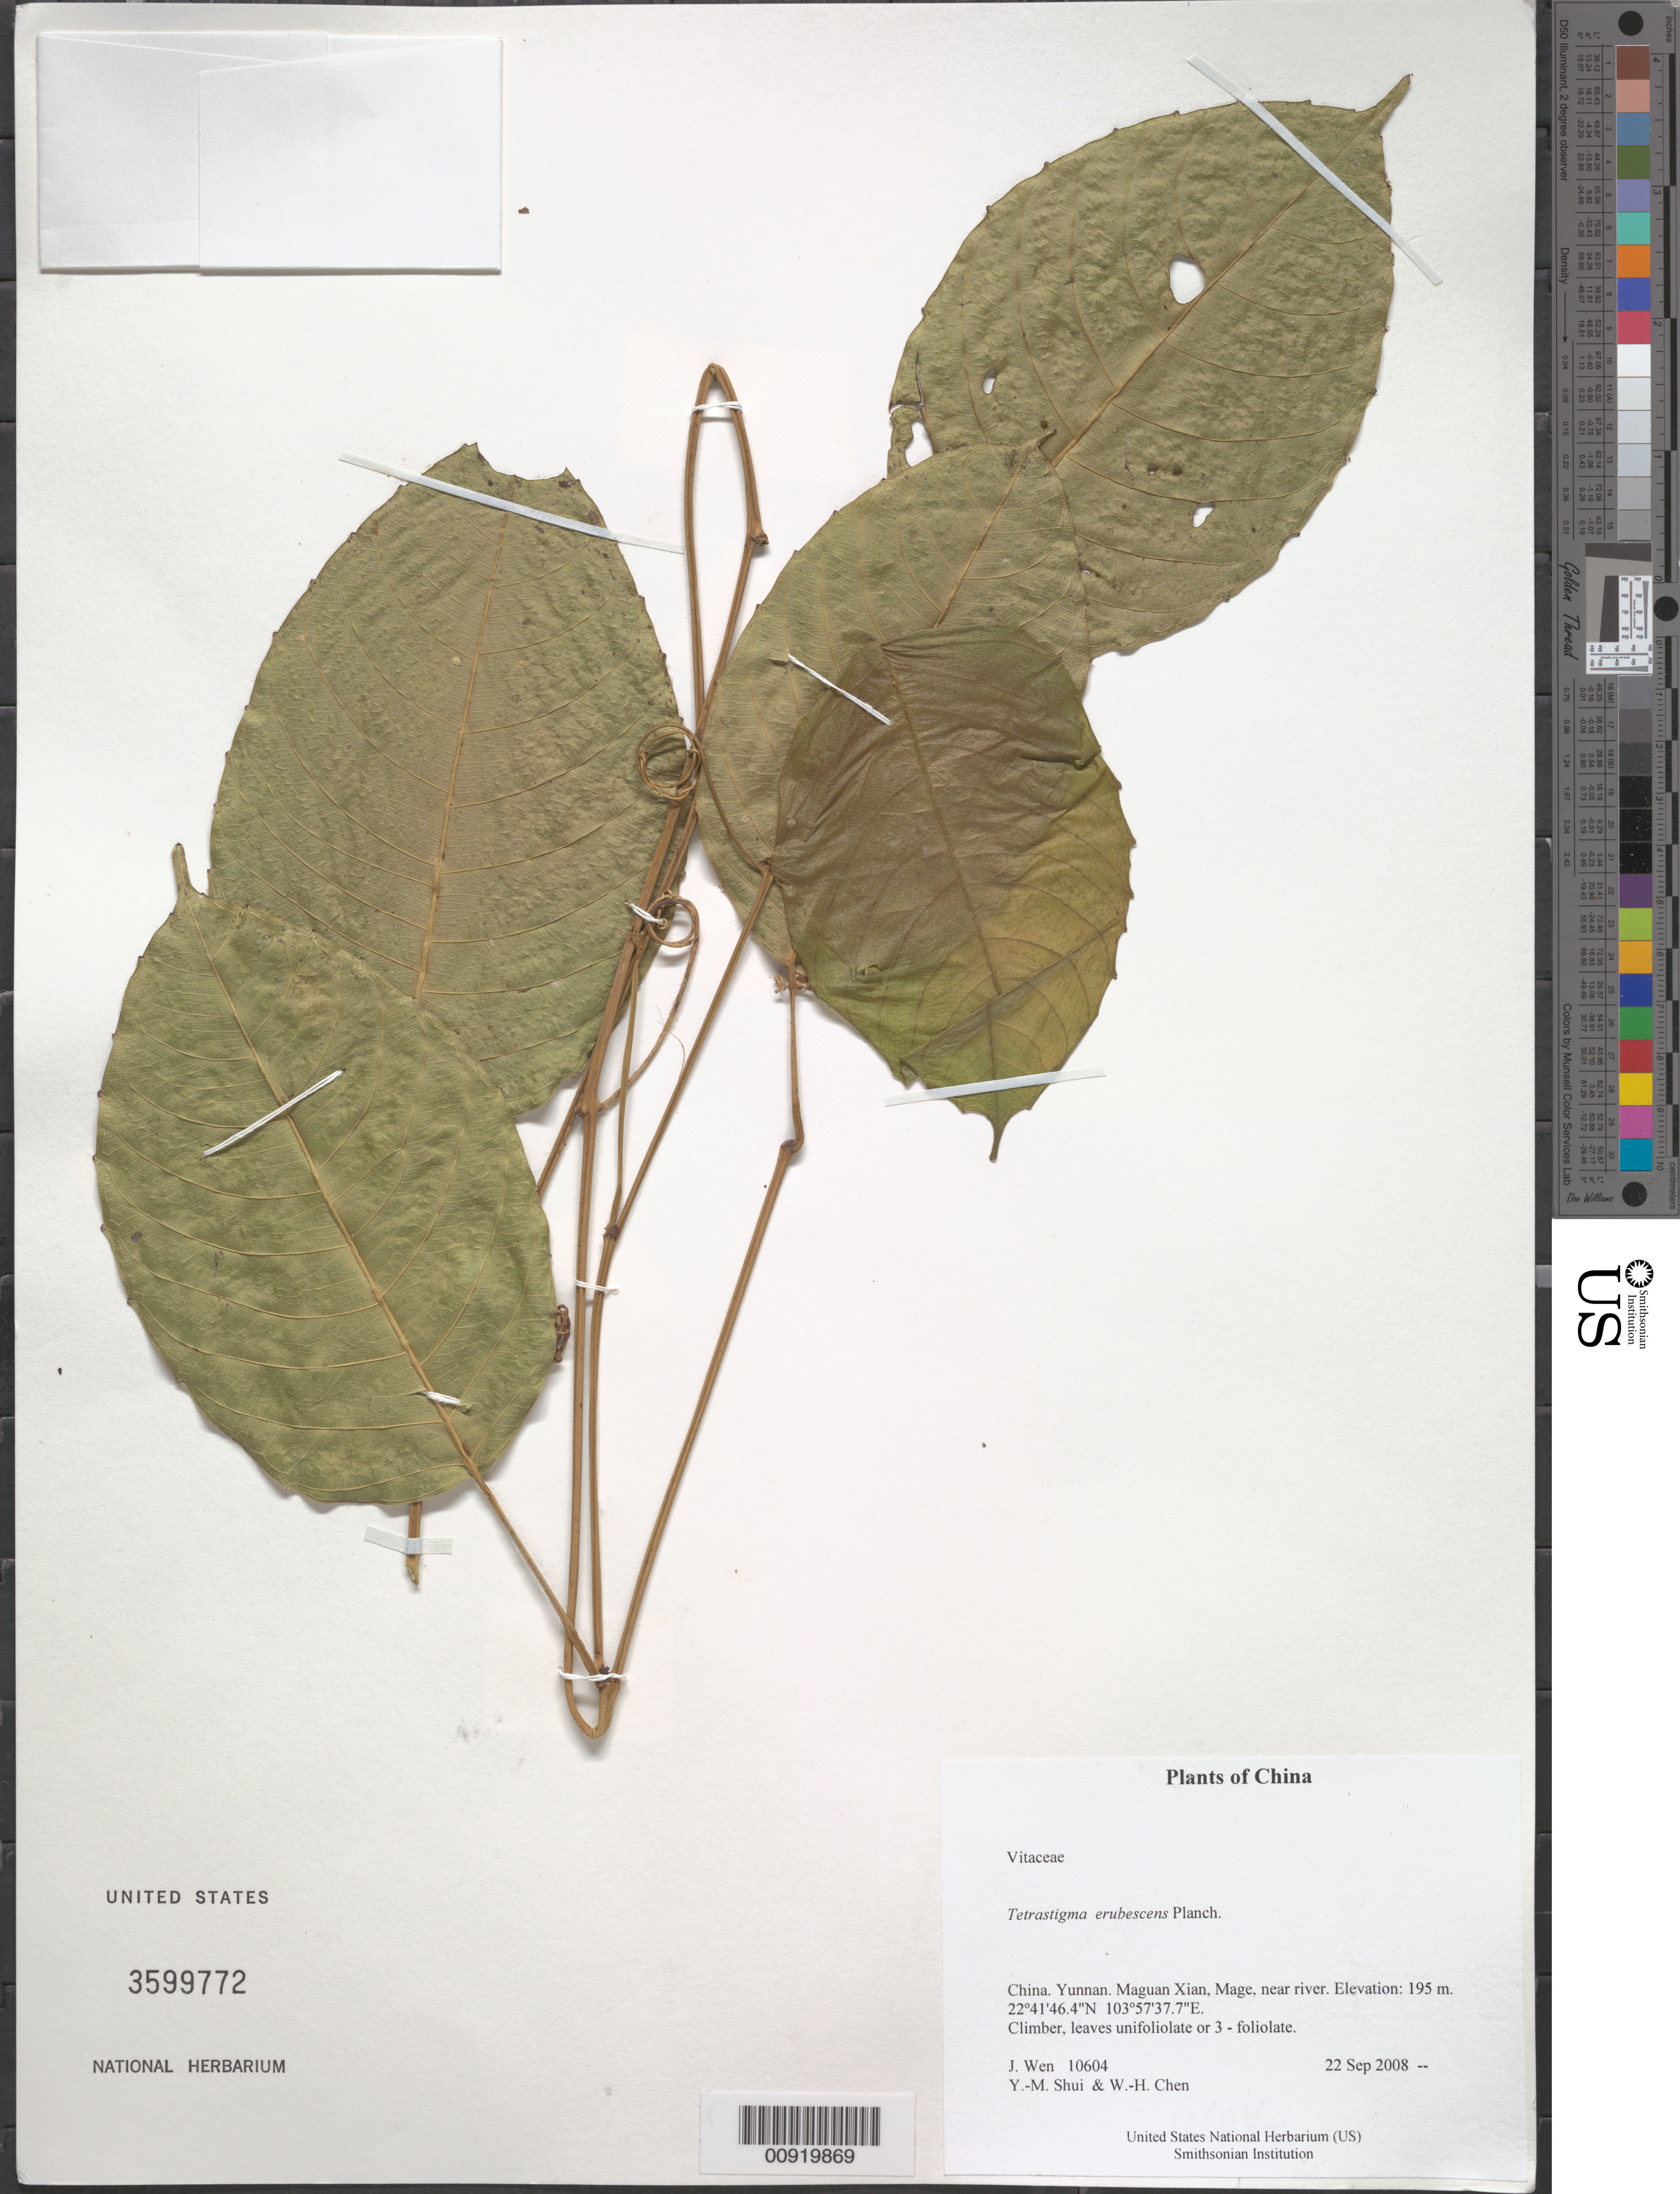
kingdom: Plantae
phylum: Tracheophyta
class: Magnoliopsida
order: Vitales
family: Vitaceae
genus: Tetrastigma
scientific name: Tetrastigma erubescens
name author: Planch.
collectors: J. Wen, Y. Shui & W. Chen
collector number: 10604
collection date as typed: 22 Sep 2008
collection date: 2008-09-22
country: China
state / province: Yunnan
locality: Maguan Xian, Mage, near river.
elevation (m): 195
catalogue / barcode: US 3599772